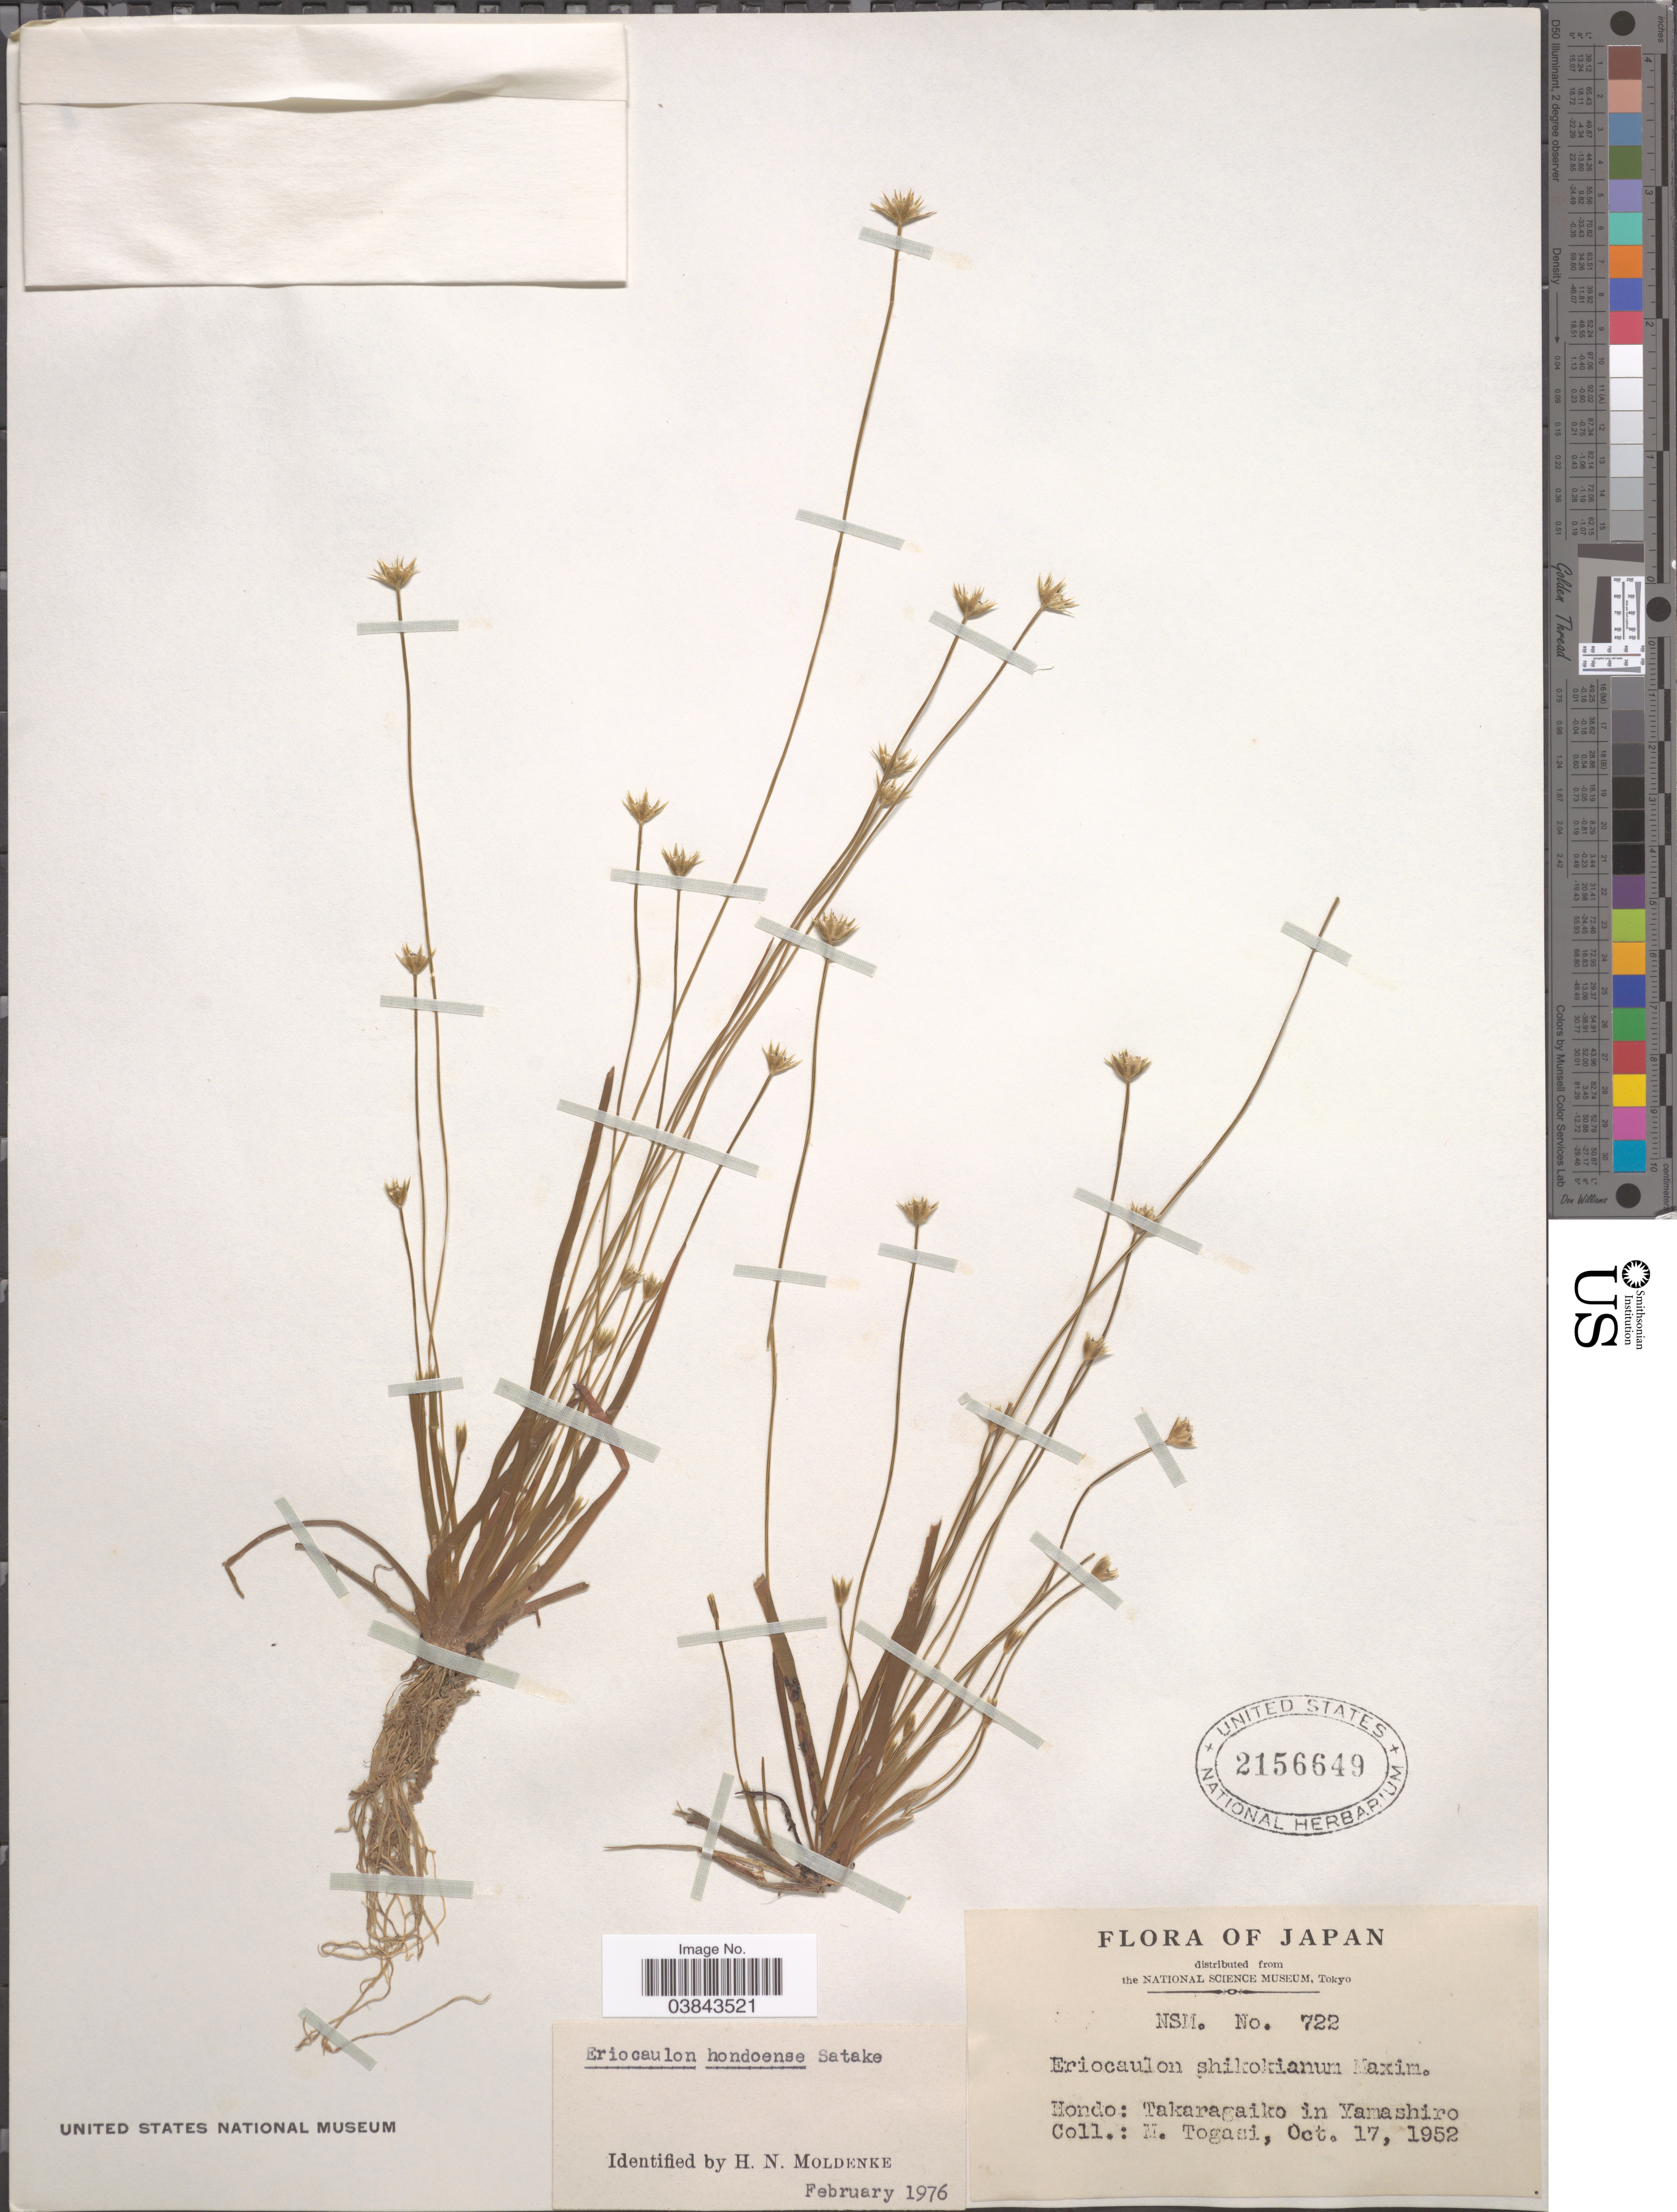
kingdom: Plantae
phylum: Tracheophyta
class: Liliopsida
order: Poales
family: Eriocaulaceae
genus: Eriocaulon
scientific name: Eriocaulon hondoense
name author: Satake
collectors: M. Togasi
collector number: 722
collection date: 1952-10-17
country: Japan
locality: Hondo: Takaragaiko in Yamashiro.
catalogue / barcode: US 2156649